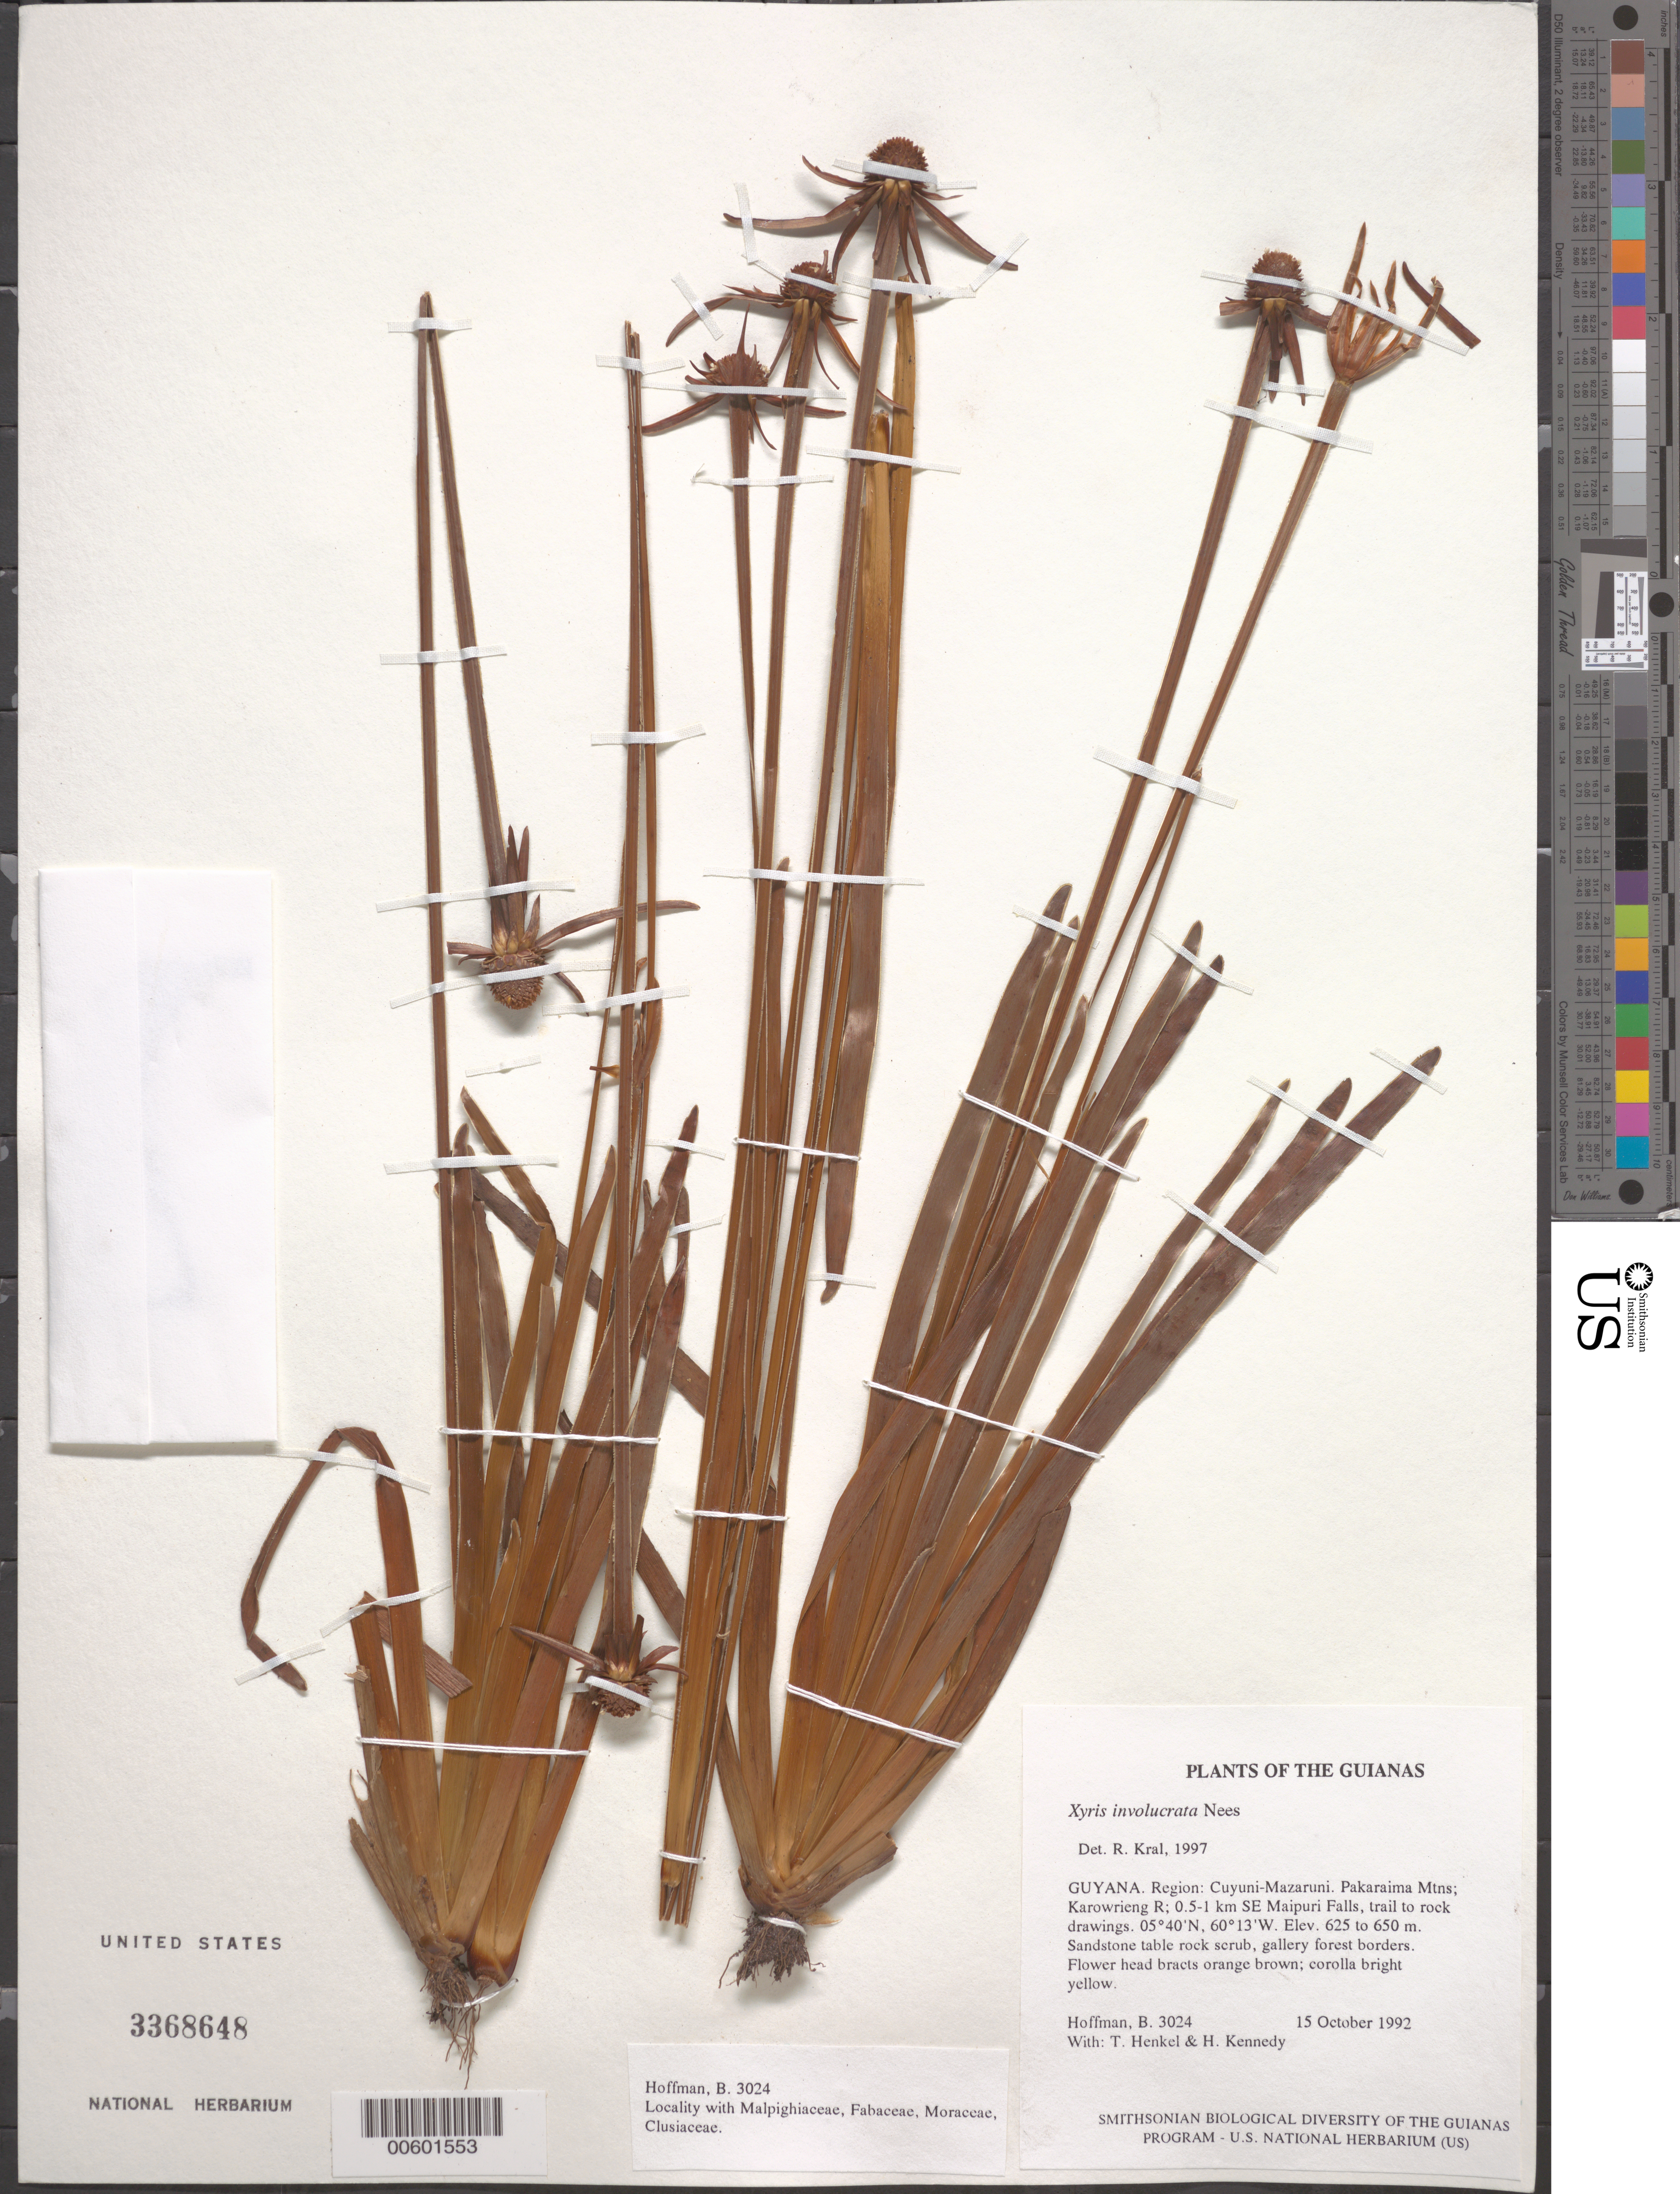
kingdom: Plantae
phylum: Tracheophyta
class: Liliopsida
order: Poales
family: Xyridaceae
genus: Xyris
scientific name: Xyris involucrata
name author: Nees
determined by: Kral, Robert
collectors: B. Hoffman, T. Henkel & H. Kennedy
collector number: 3024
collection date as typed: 15 October 1992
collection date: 1992-10-15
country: Guyana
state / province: Cuyuni-Mazaruni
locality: Pakaraima Mountains; Karowrieng River; 0.5-1 km SE of Maipuri Falls, trail to rock drawings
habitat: Sandstone table rock scrub, gallery forest borders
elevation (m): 625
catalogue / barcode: US 3368648